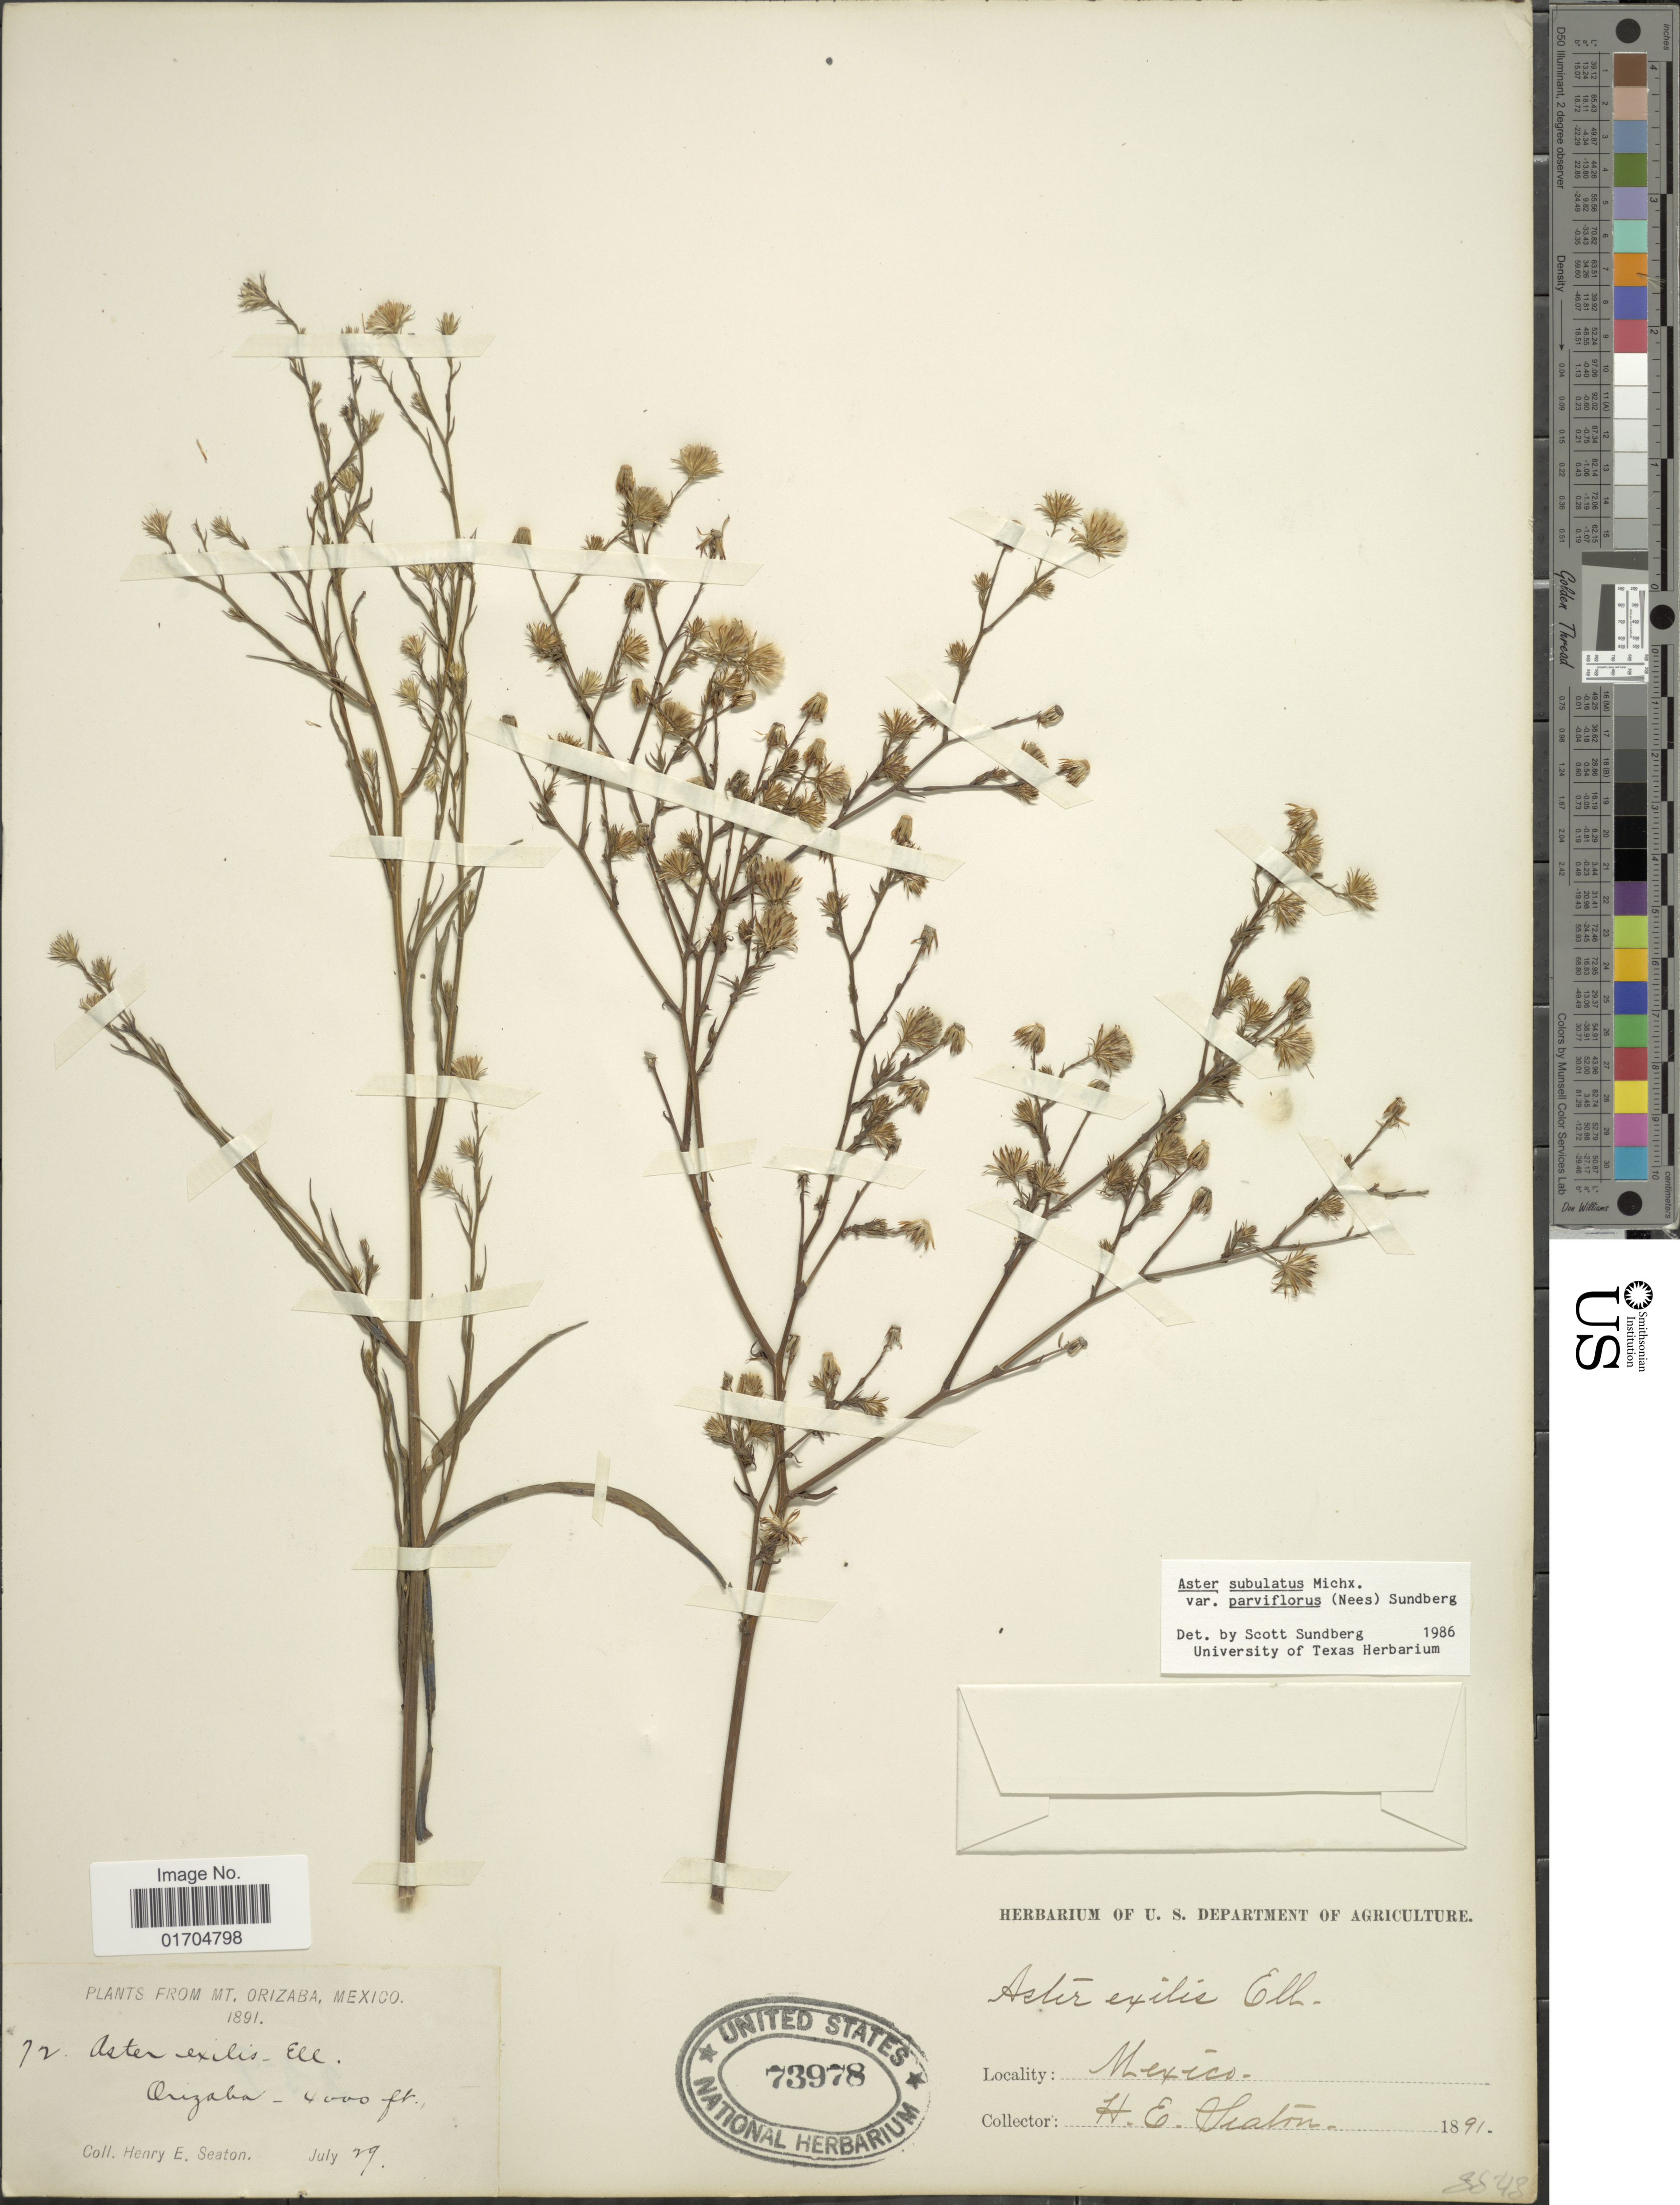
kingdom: Plantae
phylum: Tracheophyta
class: Magnoliopsida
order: Asterales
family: Asteraceae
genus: Symphyotrichum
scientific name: Symphyotrichum subulatum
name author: (Michx.) G.L. Nesom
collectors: H. E. Seaton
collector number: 72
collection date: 1891-07-29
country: Mexico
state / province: México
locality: Mt. Orizaba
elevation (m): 1219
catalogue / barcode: US 73978